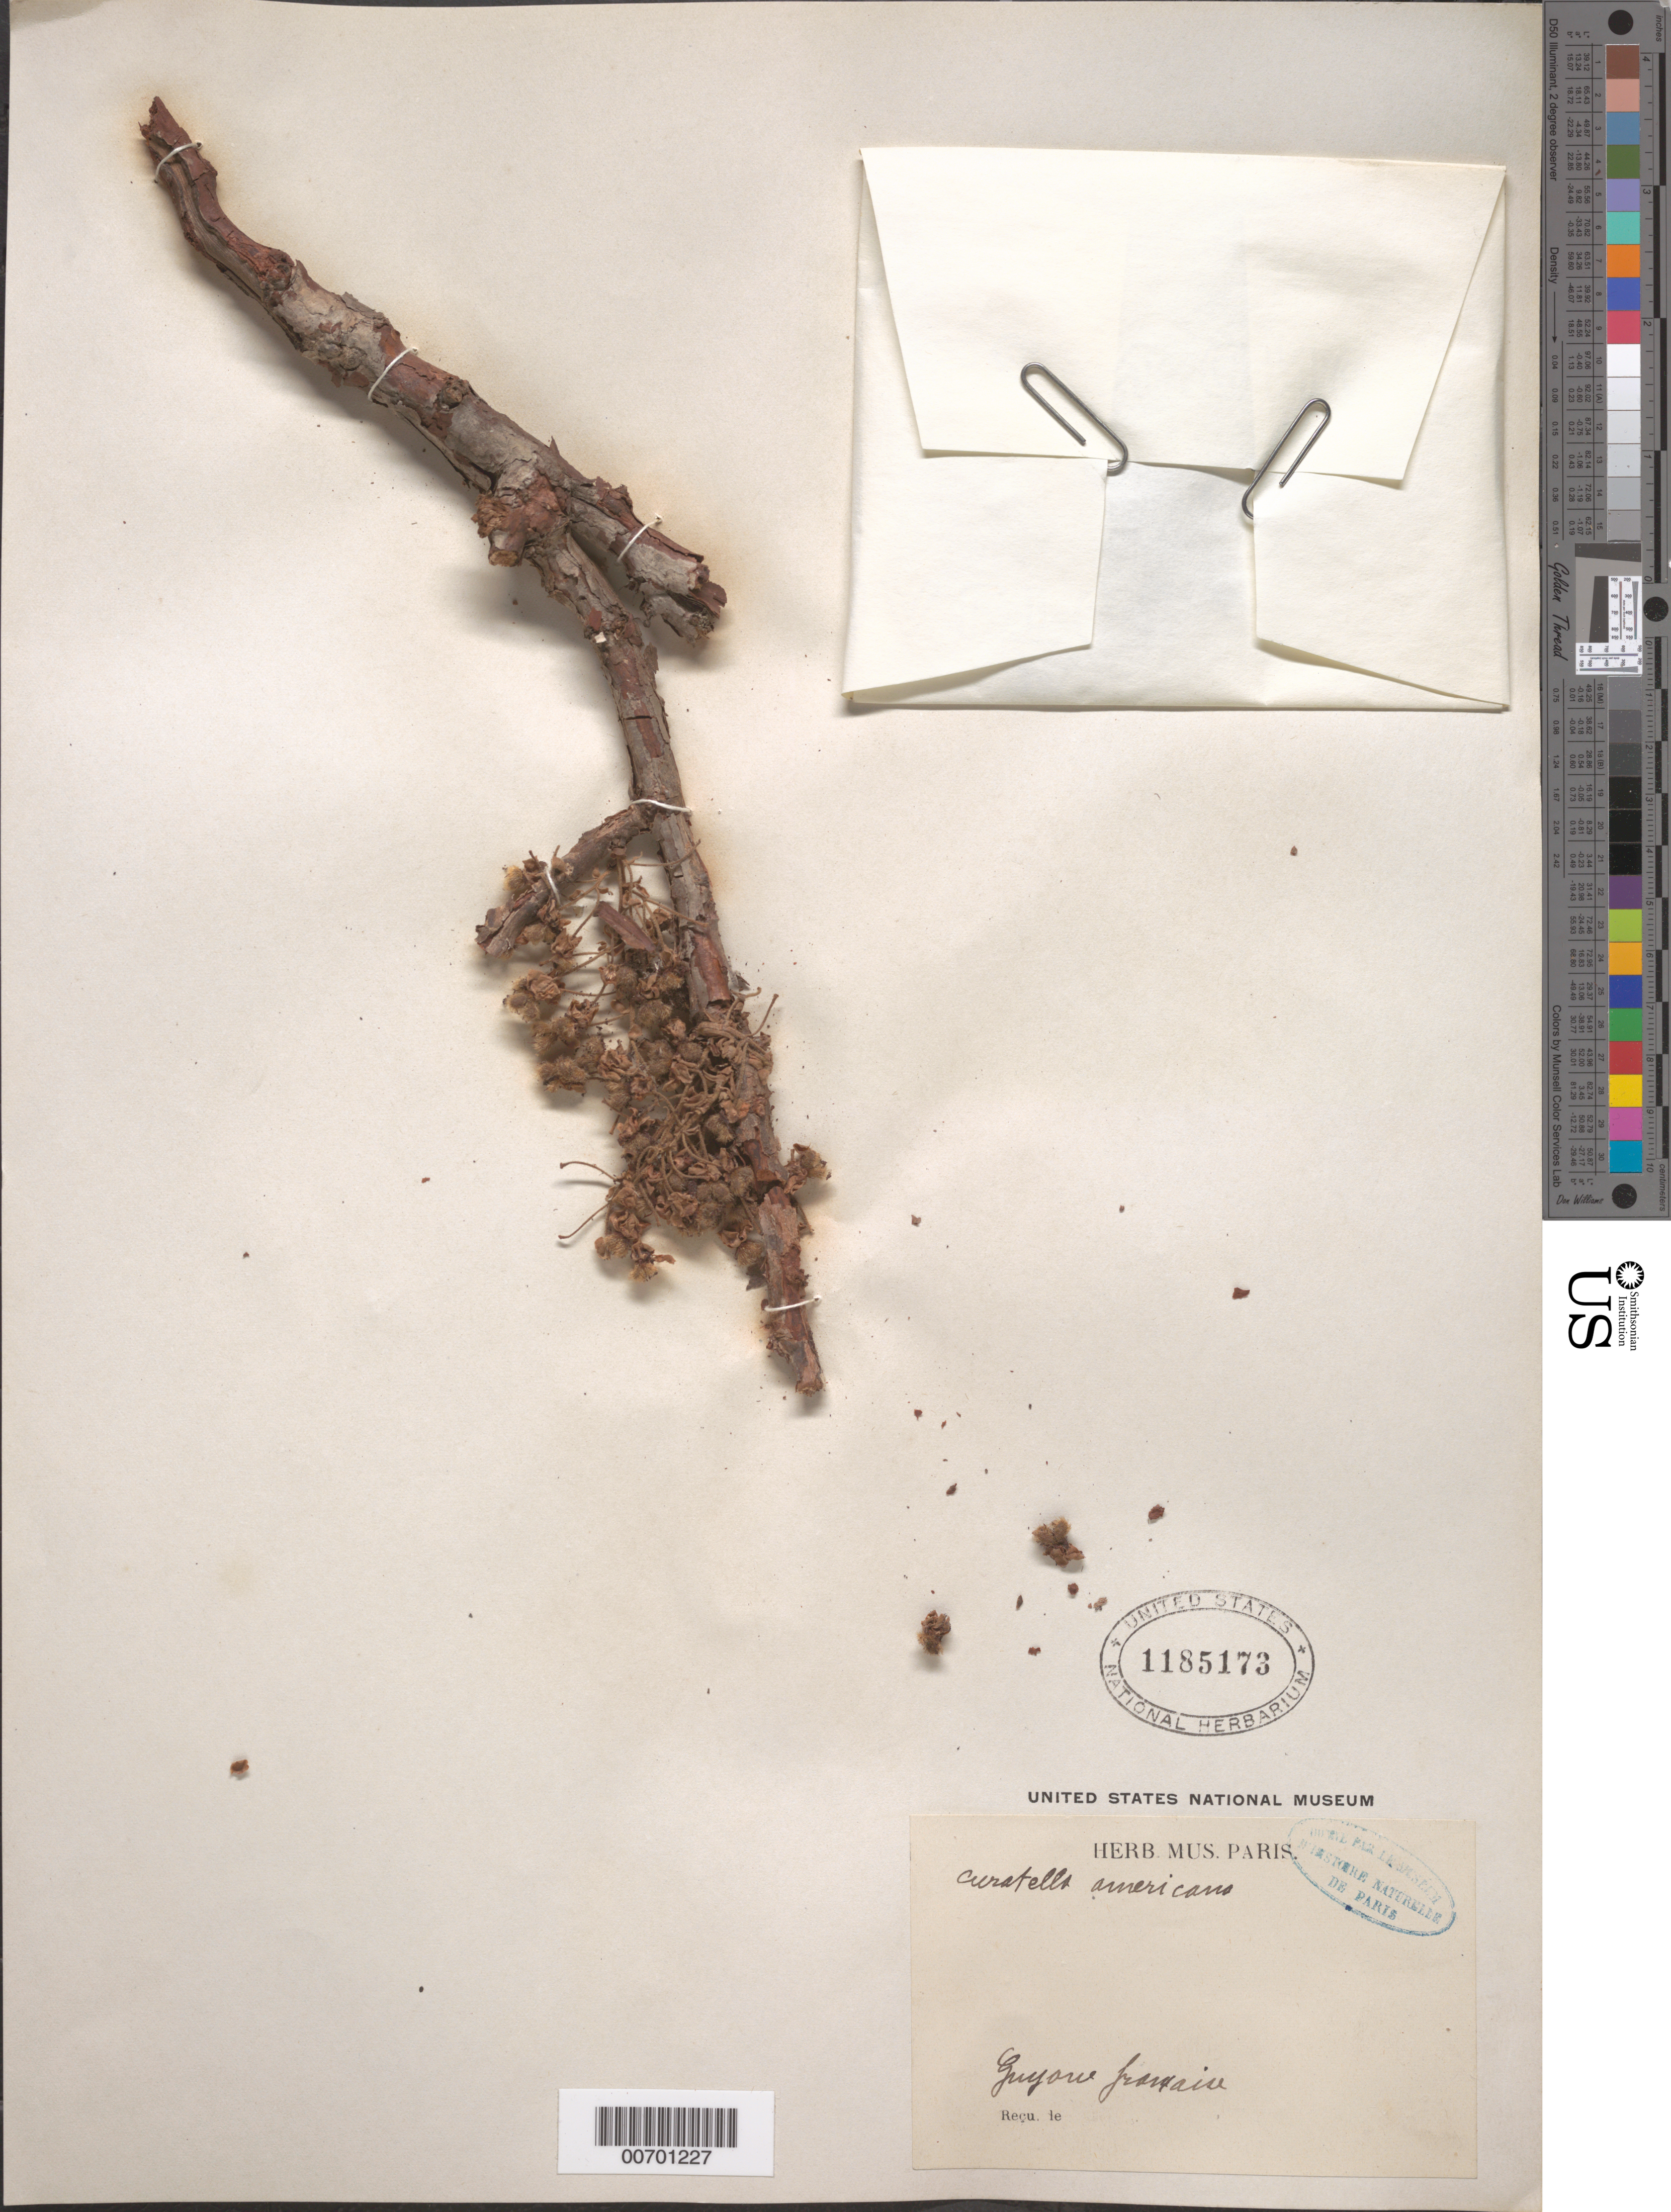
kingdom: Plantae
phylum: Tracheophyta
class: Magnoliopsida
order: Dilleniales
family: Dilleniaceae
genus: Curatella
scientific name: Curatella americana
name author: L.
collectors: ex herb. Mus. Paris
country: French Guiana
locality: Guyane française.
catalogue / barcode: US 1185173